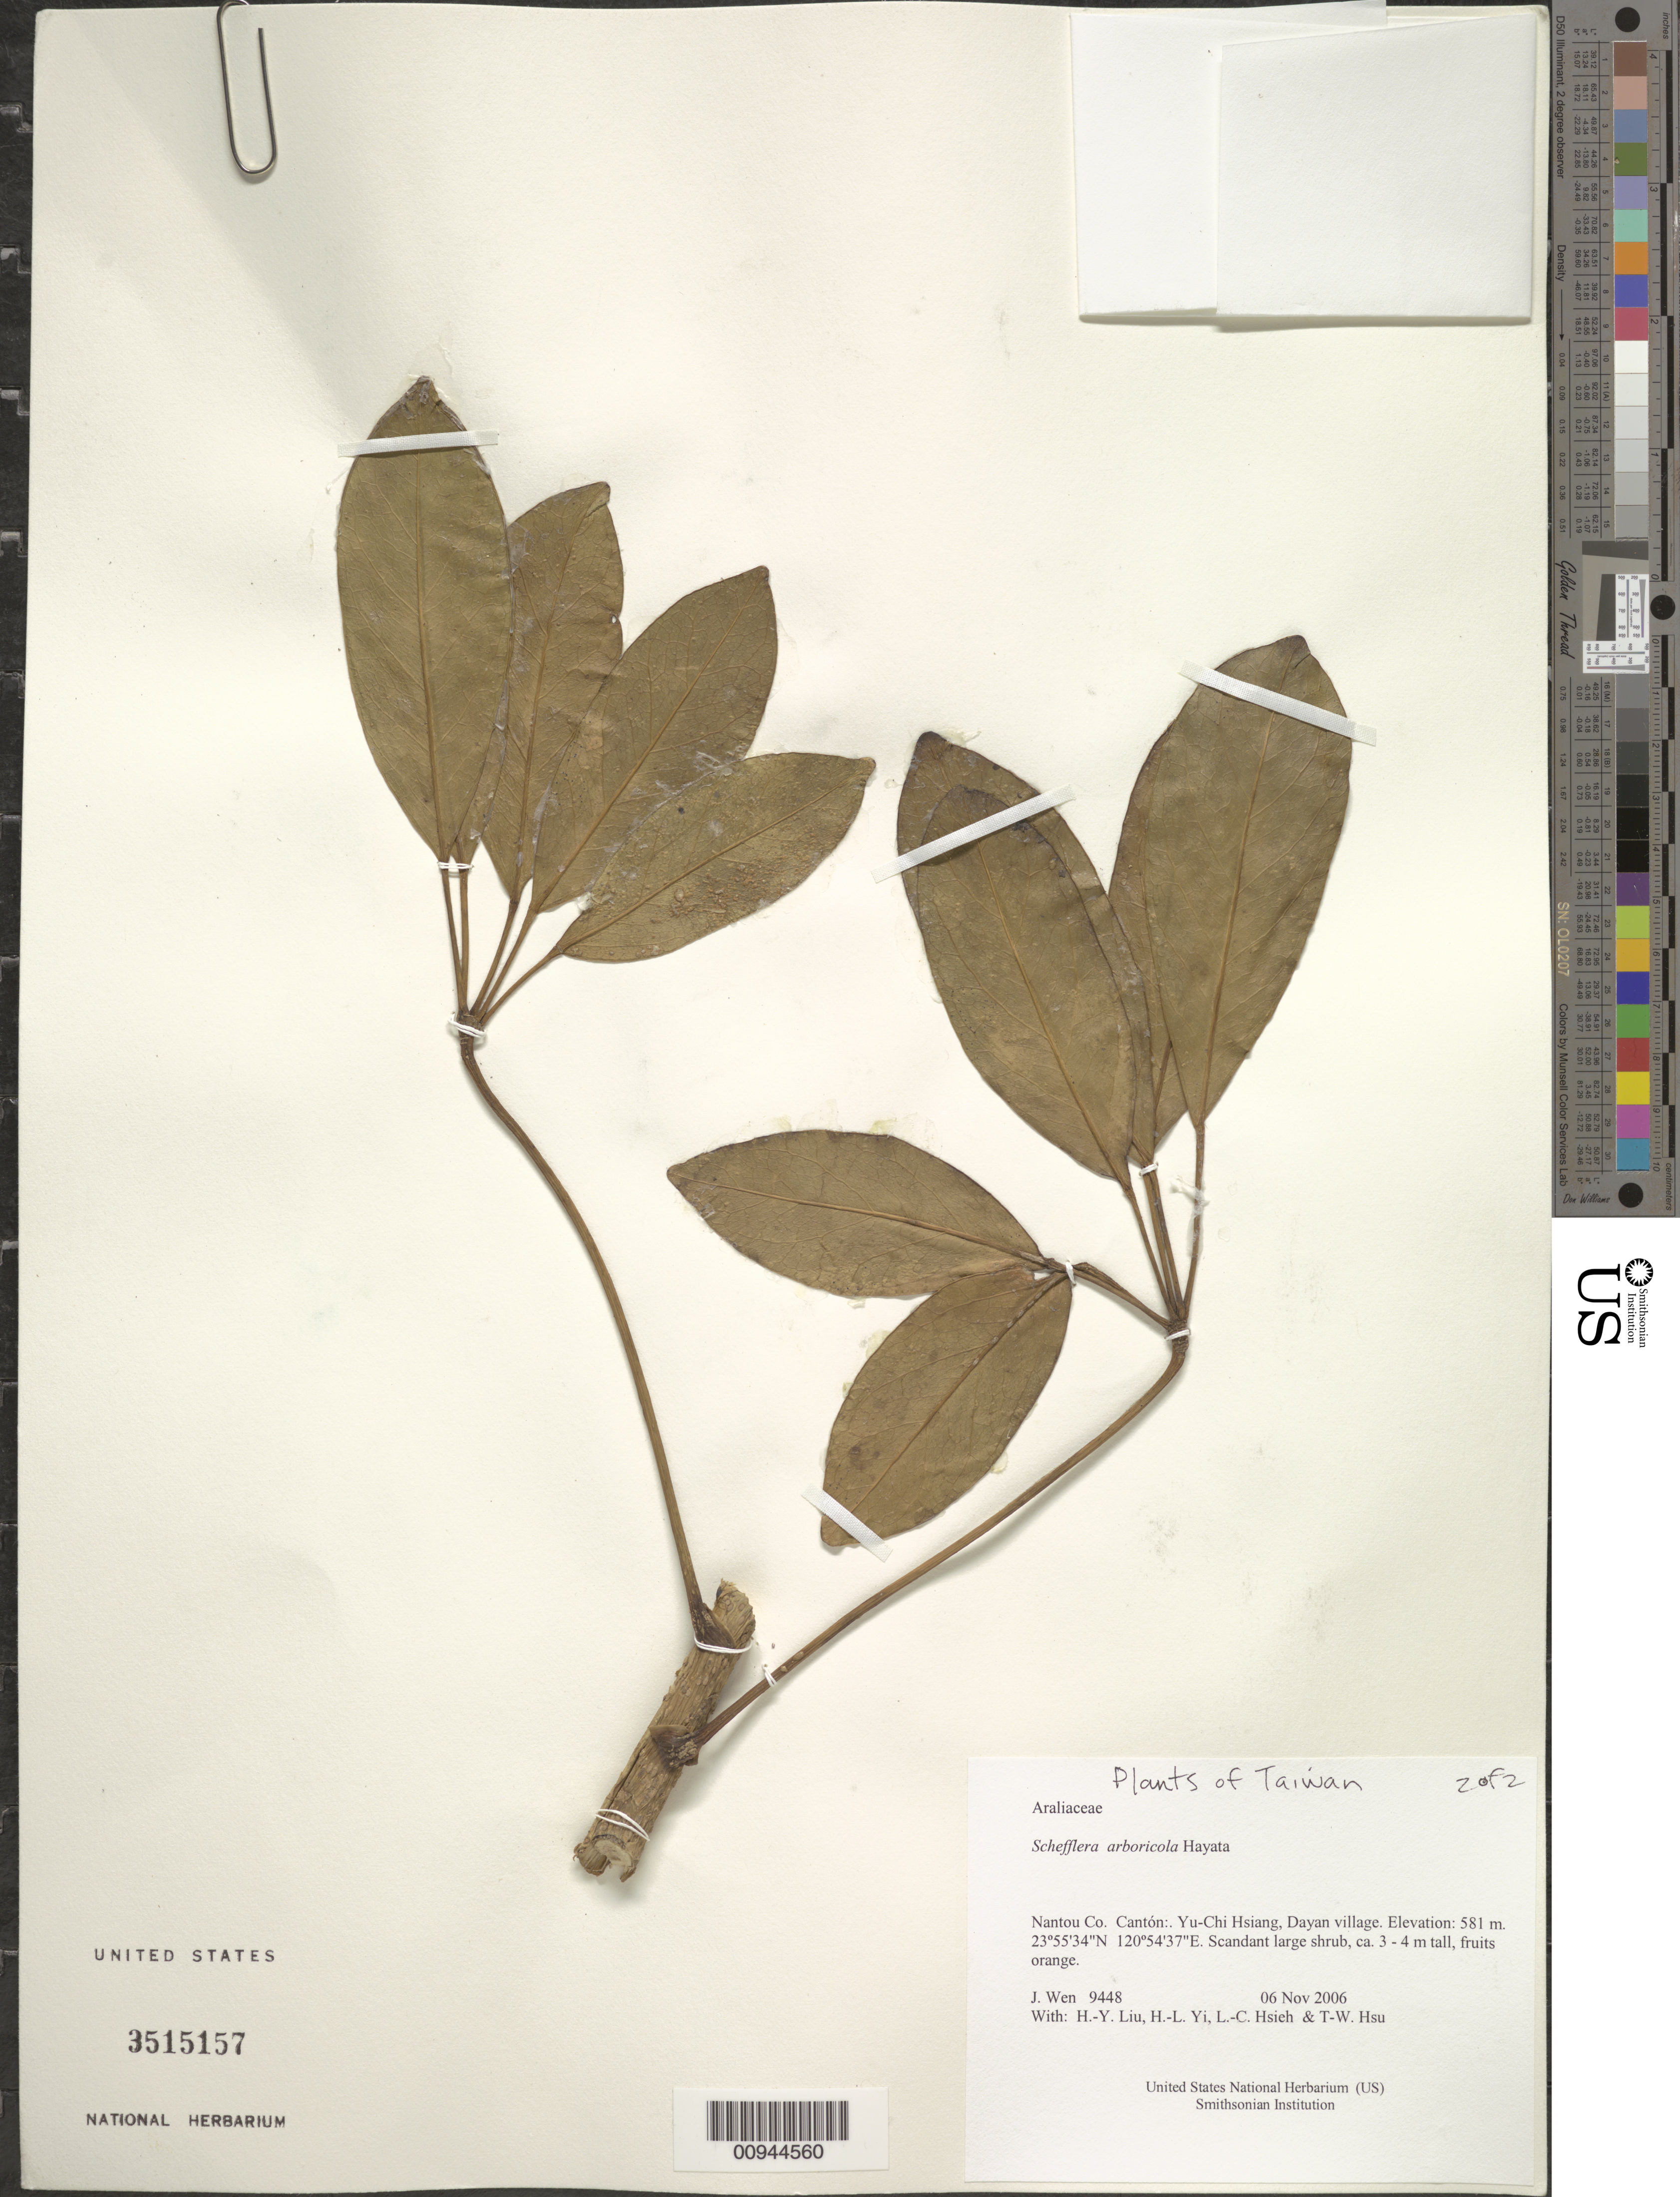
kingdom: Plantae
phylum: Tracheophyta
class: Magnoliopsida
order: Apiales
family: Araliaceae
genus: Schefflera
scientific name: Schefflera arboricola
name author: Hayata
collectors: J. Wen, H. Liu, H. l. Yi, L. Hsieh & T. Hsu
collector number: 9448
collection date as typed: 06 Nov 2006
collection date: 2006-11-06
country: Taiwan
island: Taiwan [Formosa]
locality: Yu Chi Hsiang, Dayan Village.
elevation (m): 581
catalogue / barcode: US 3515157